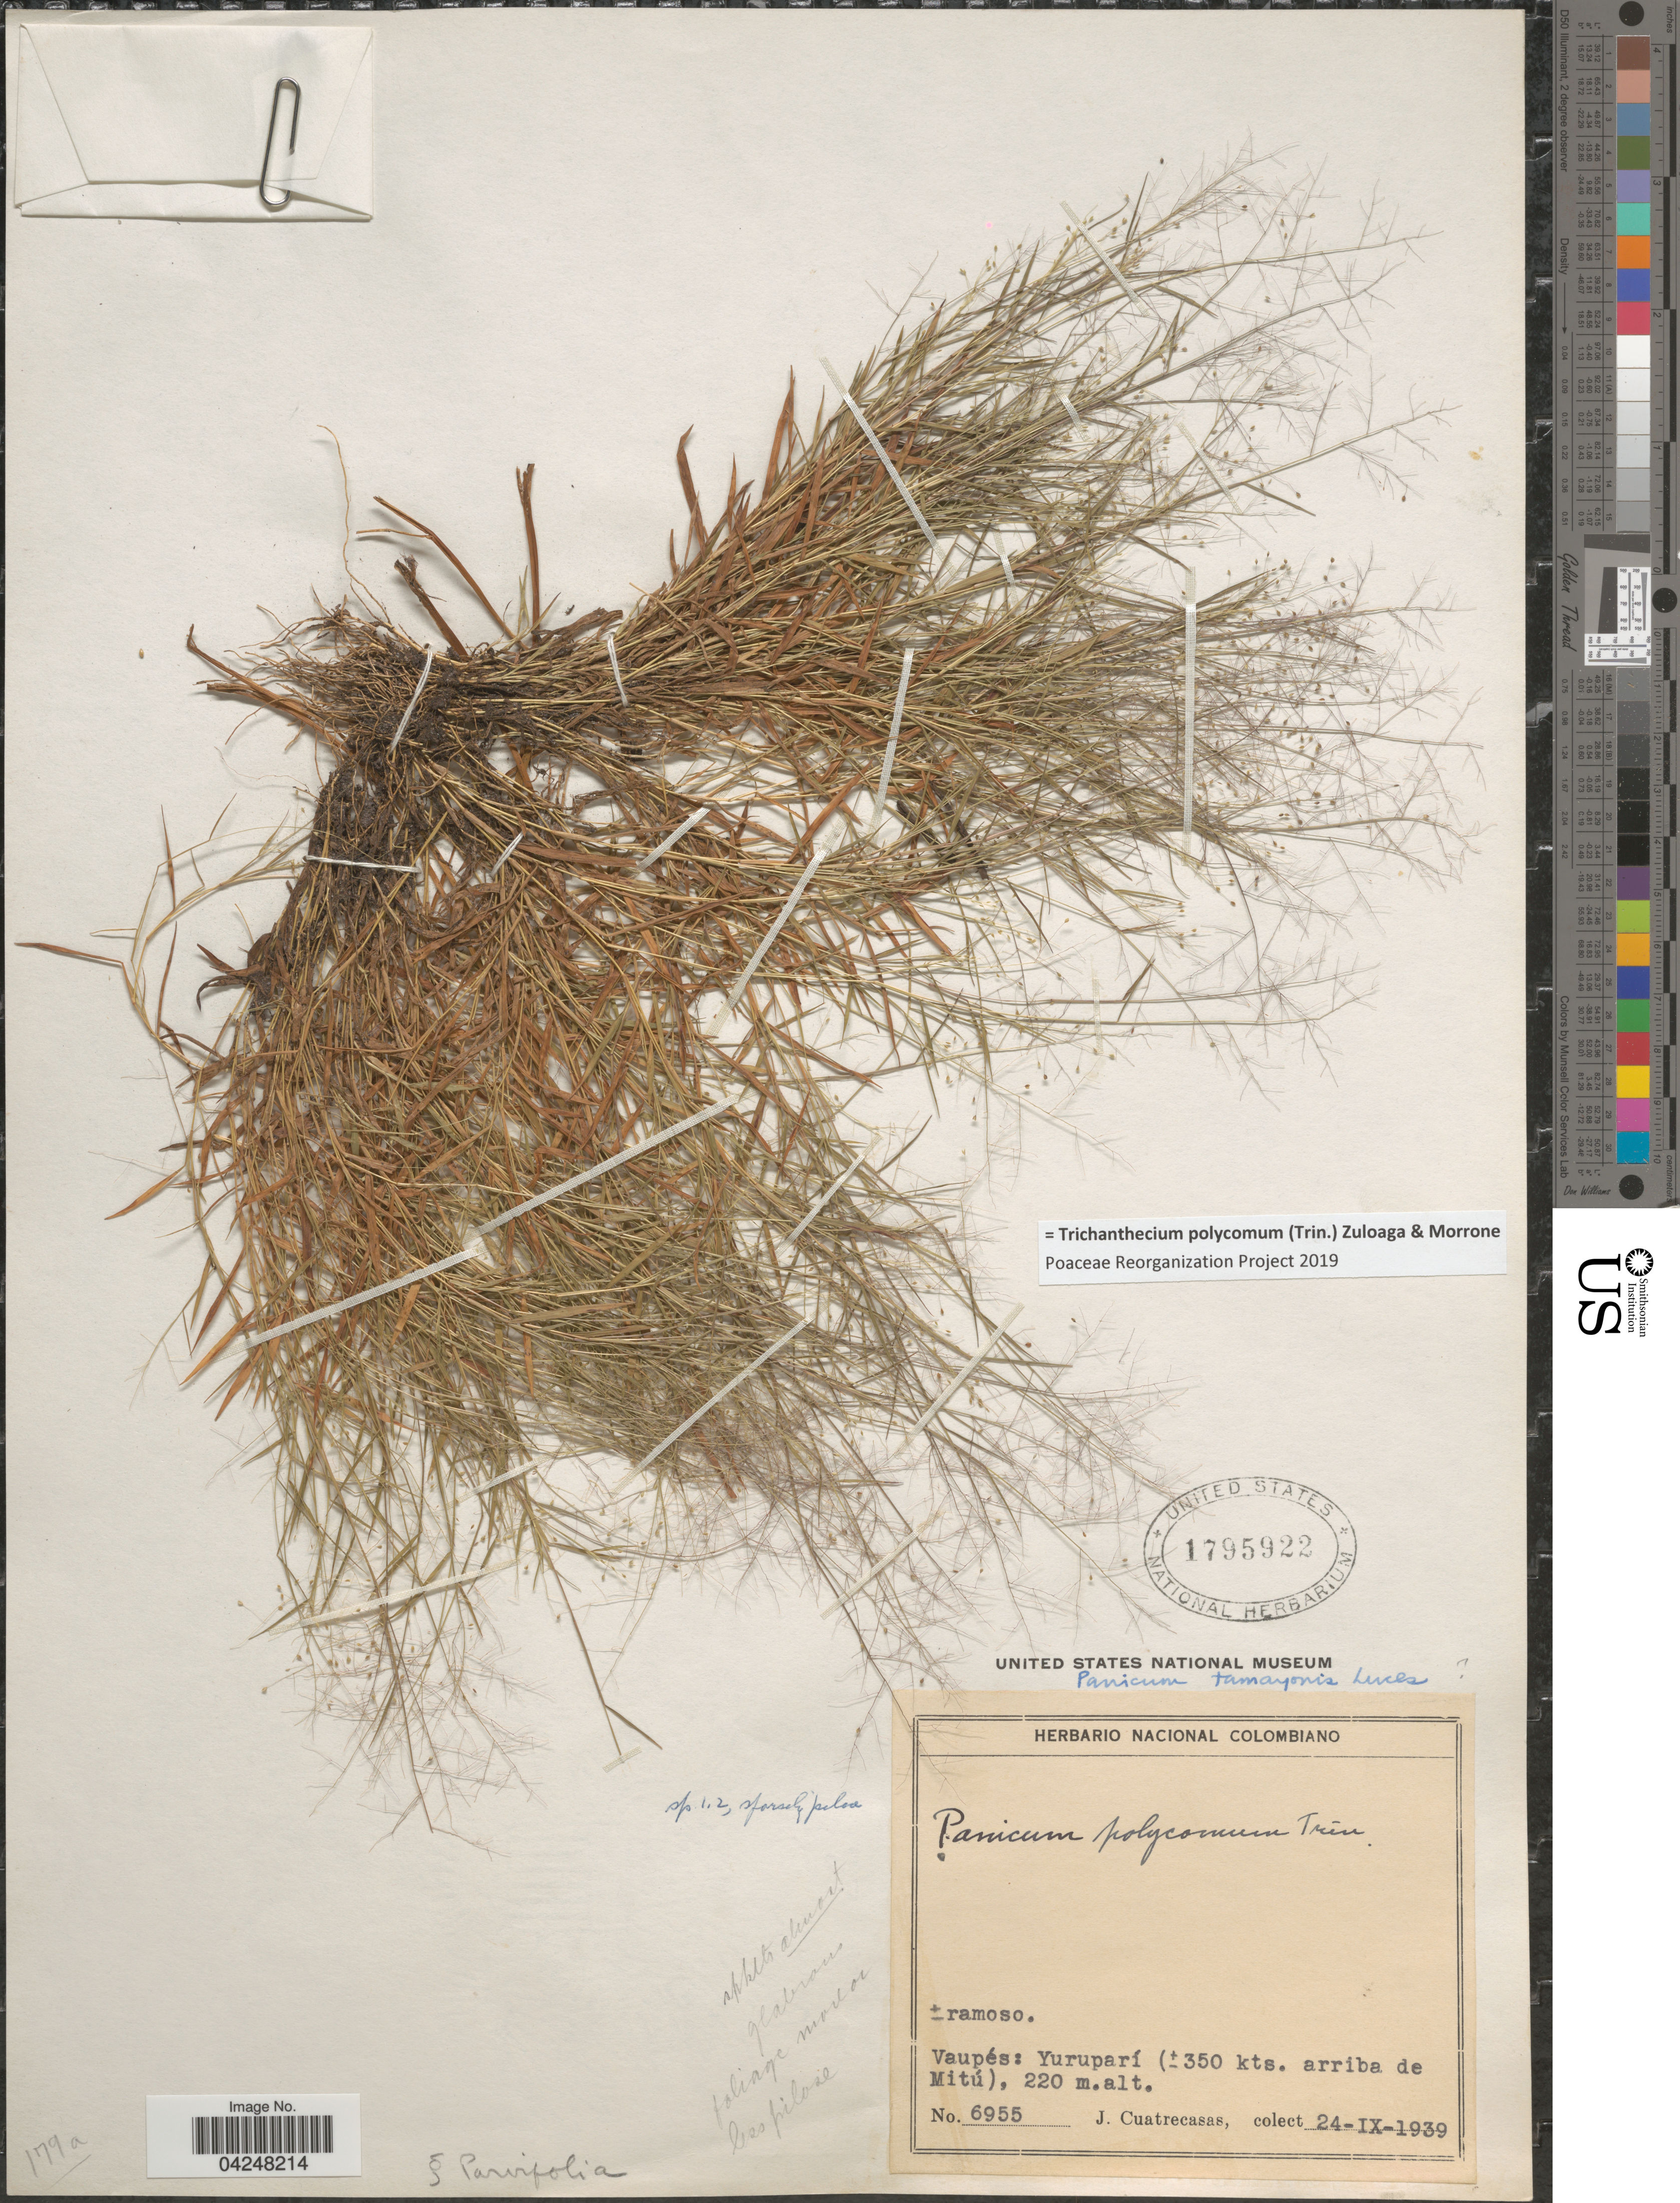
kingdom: Plantae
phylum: Tracheophyta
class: Liliopsida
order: Poales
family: Poaceae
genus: Trichanthecium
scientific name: Trichanthecium polycomum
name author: (Trin.) Zuloaga & Morrone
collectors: J. Cuatrecasas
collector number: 6955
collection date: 1939-09-24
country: Colombia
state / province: Vaupés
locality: Yuruparí (± 350 kts. arriba de Mitú).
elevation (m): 220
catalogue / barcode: US 1795922